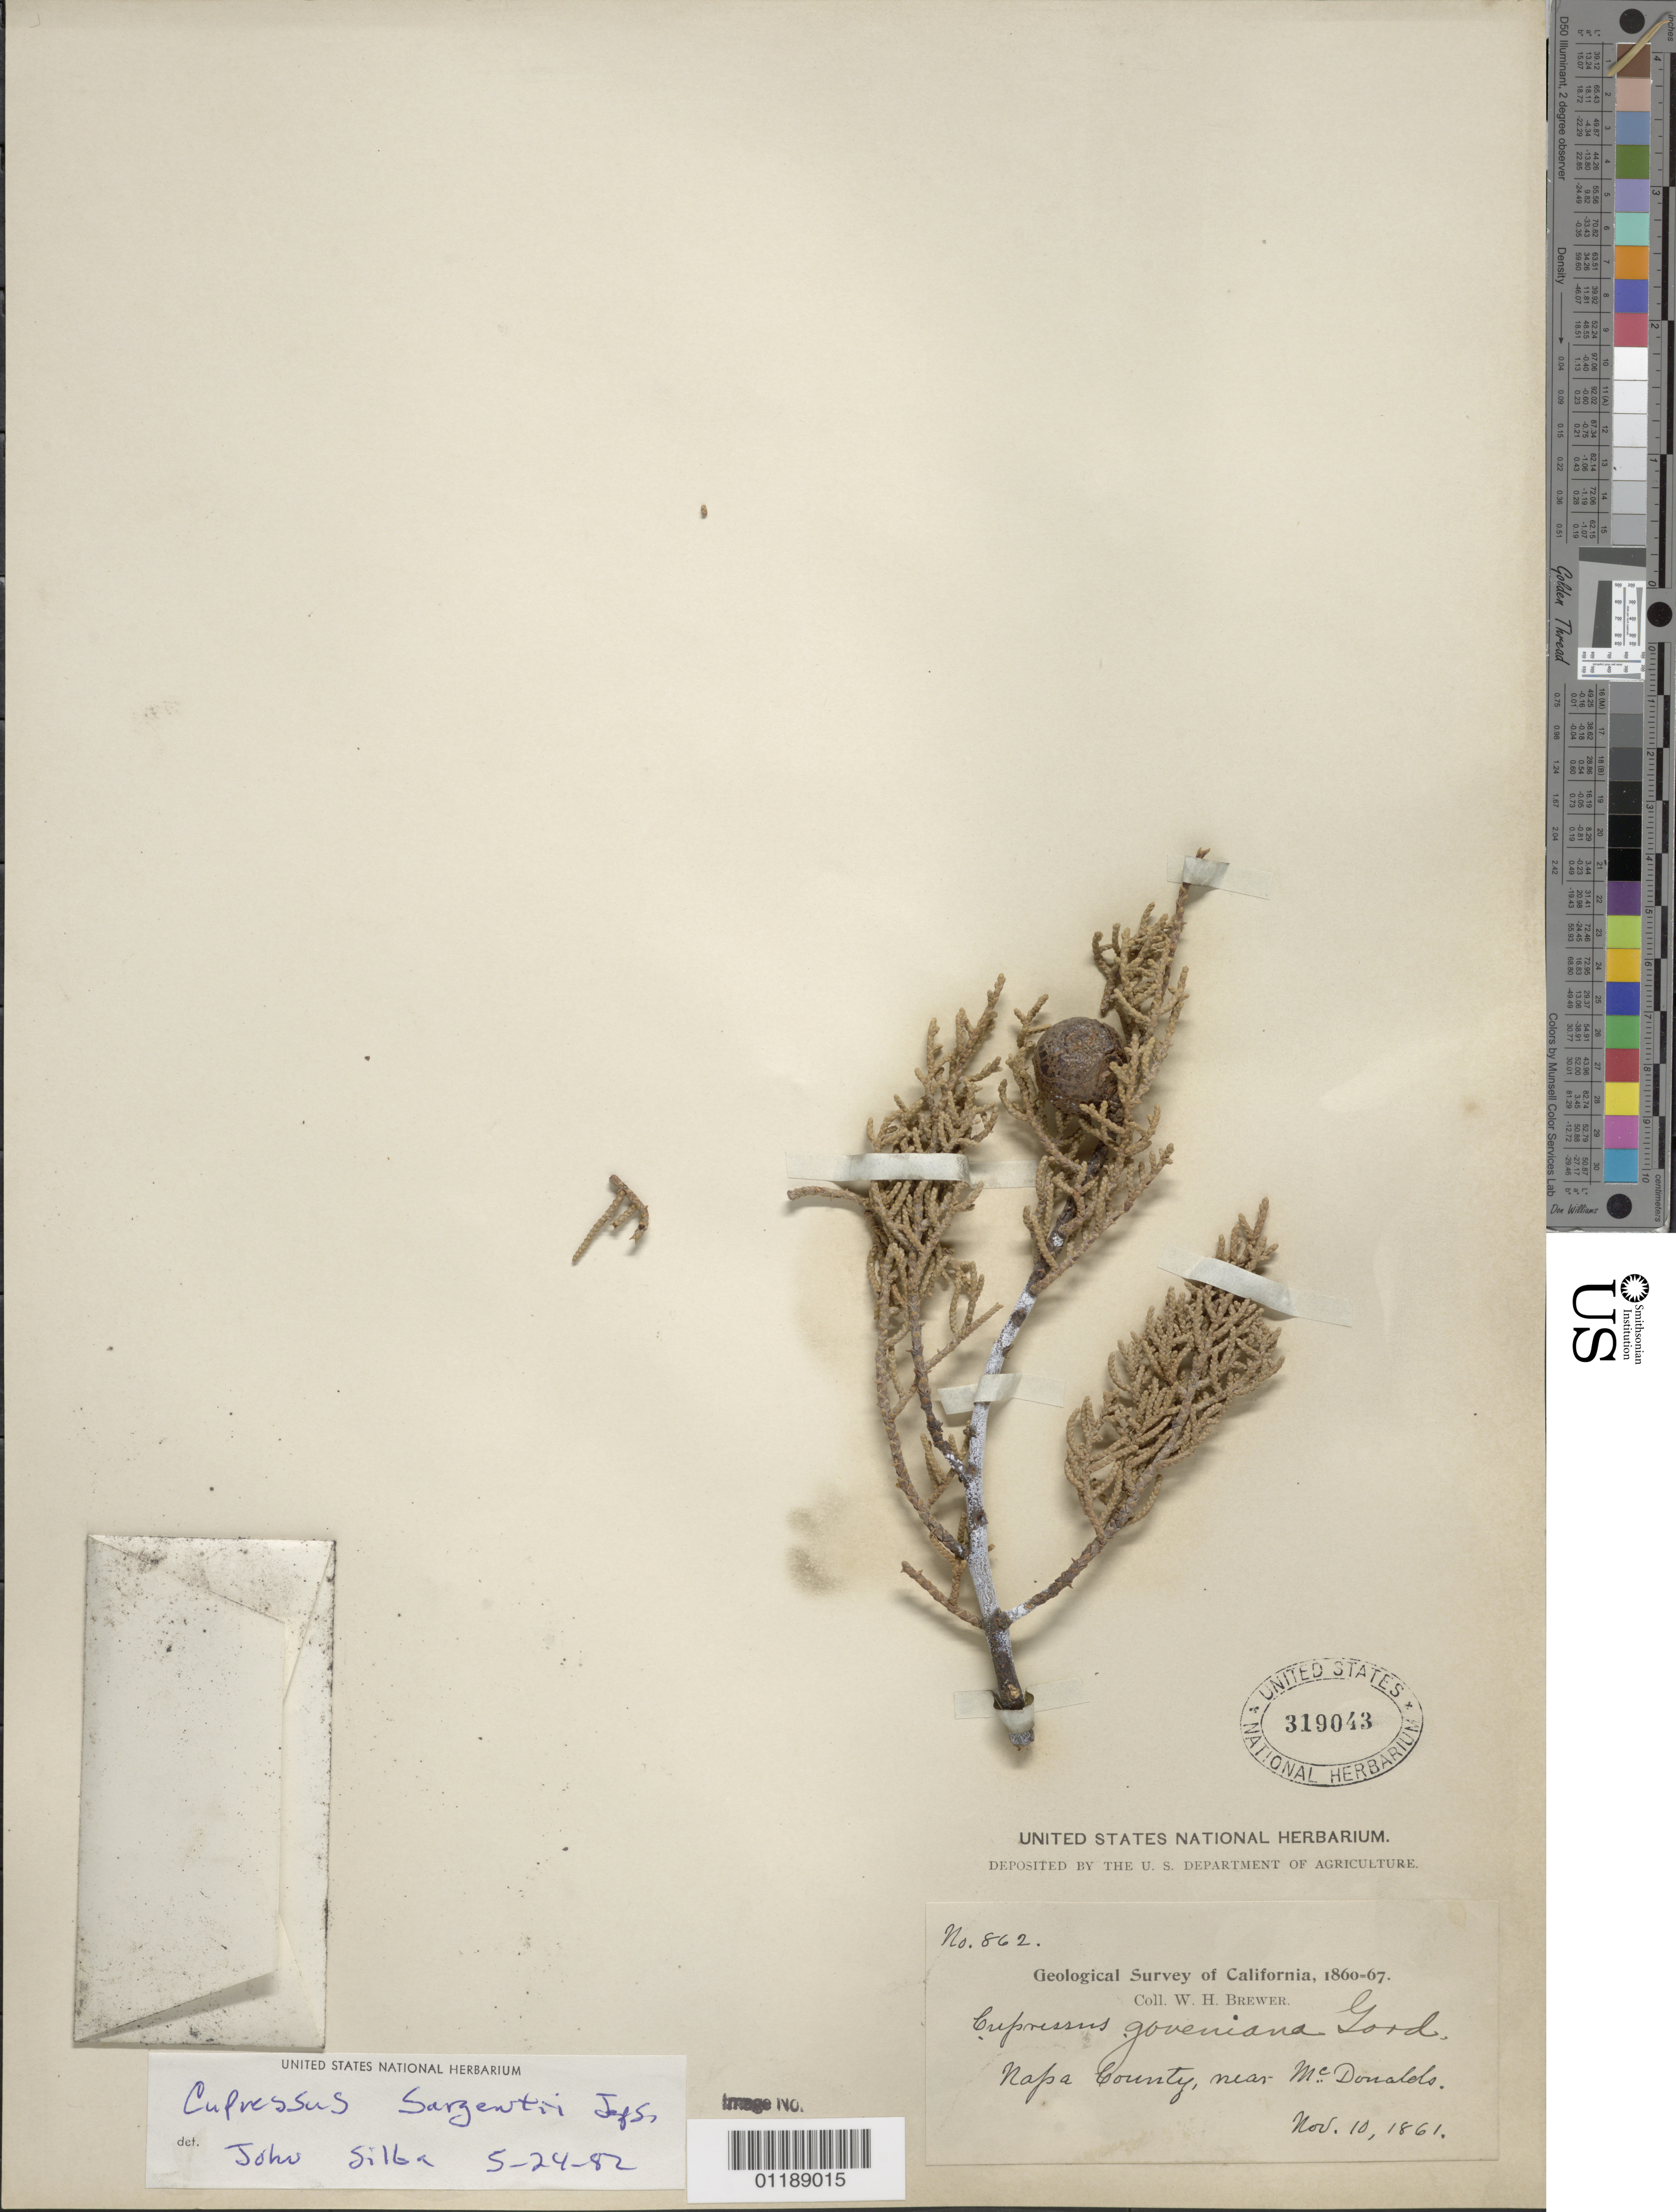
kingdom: Plantae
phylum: Tracheophyta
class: Pinopsida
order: Pinales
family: Cupressaceae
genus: Hesperocyparis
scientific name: Hesperocyparis sargentii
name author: (Jeps.) Bartel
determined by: (US) Smithsonian Institution - National Museum of Natural History - Department of Botany (UNITED STATES)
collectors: W. H. Brewer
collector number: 862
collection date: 1861-11-10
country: United States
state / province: California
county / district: Napa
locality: Near McDonalds.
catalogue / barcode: US 319043